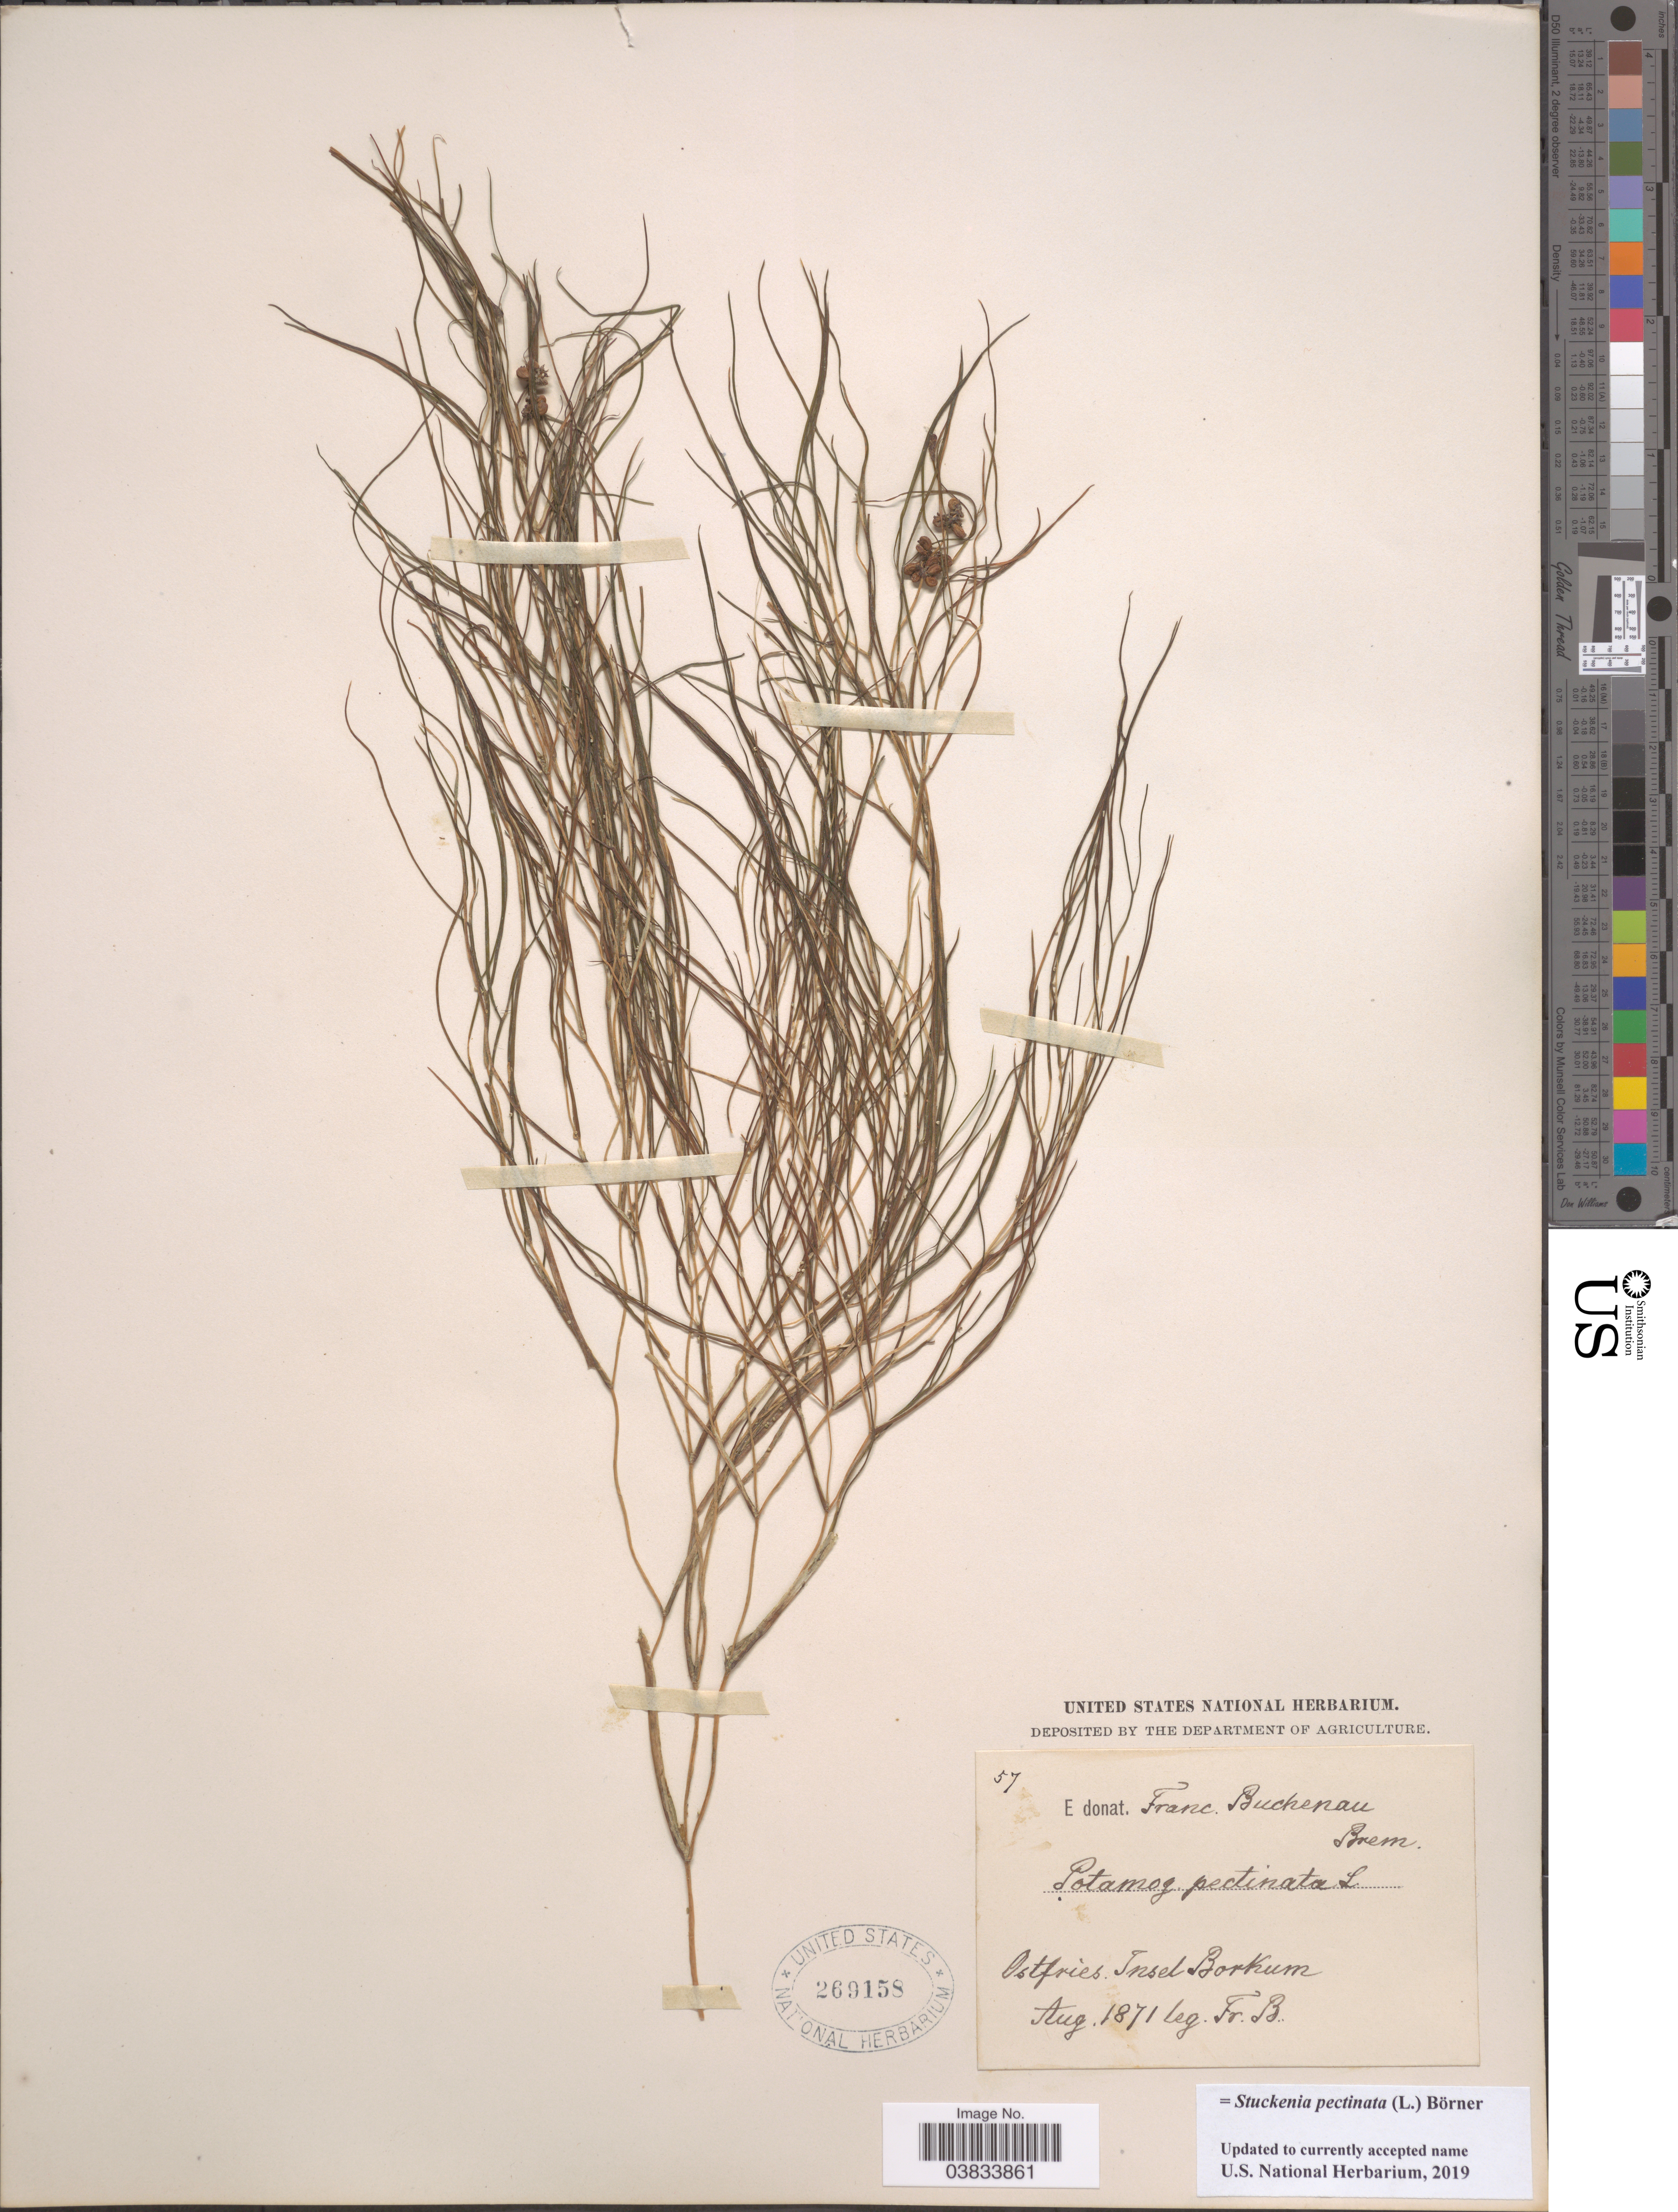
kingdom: Plantae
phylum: Tracheophyta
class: Liliopsida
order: Alismatales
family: Potamogetonaceae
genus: Stuckenia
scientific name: Stuckenia pectinata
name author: (L.) Börner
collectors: F. Buchenau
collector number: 57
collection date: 1871-08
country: Germany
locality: Ostfries. Insel Borkum.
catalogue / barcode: US 269158